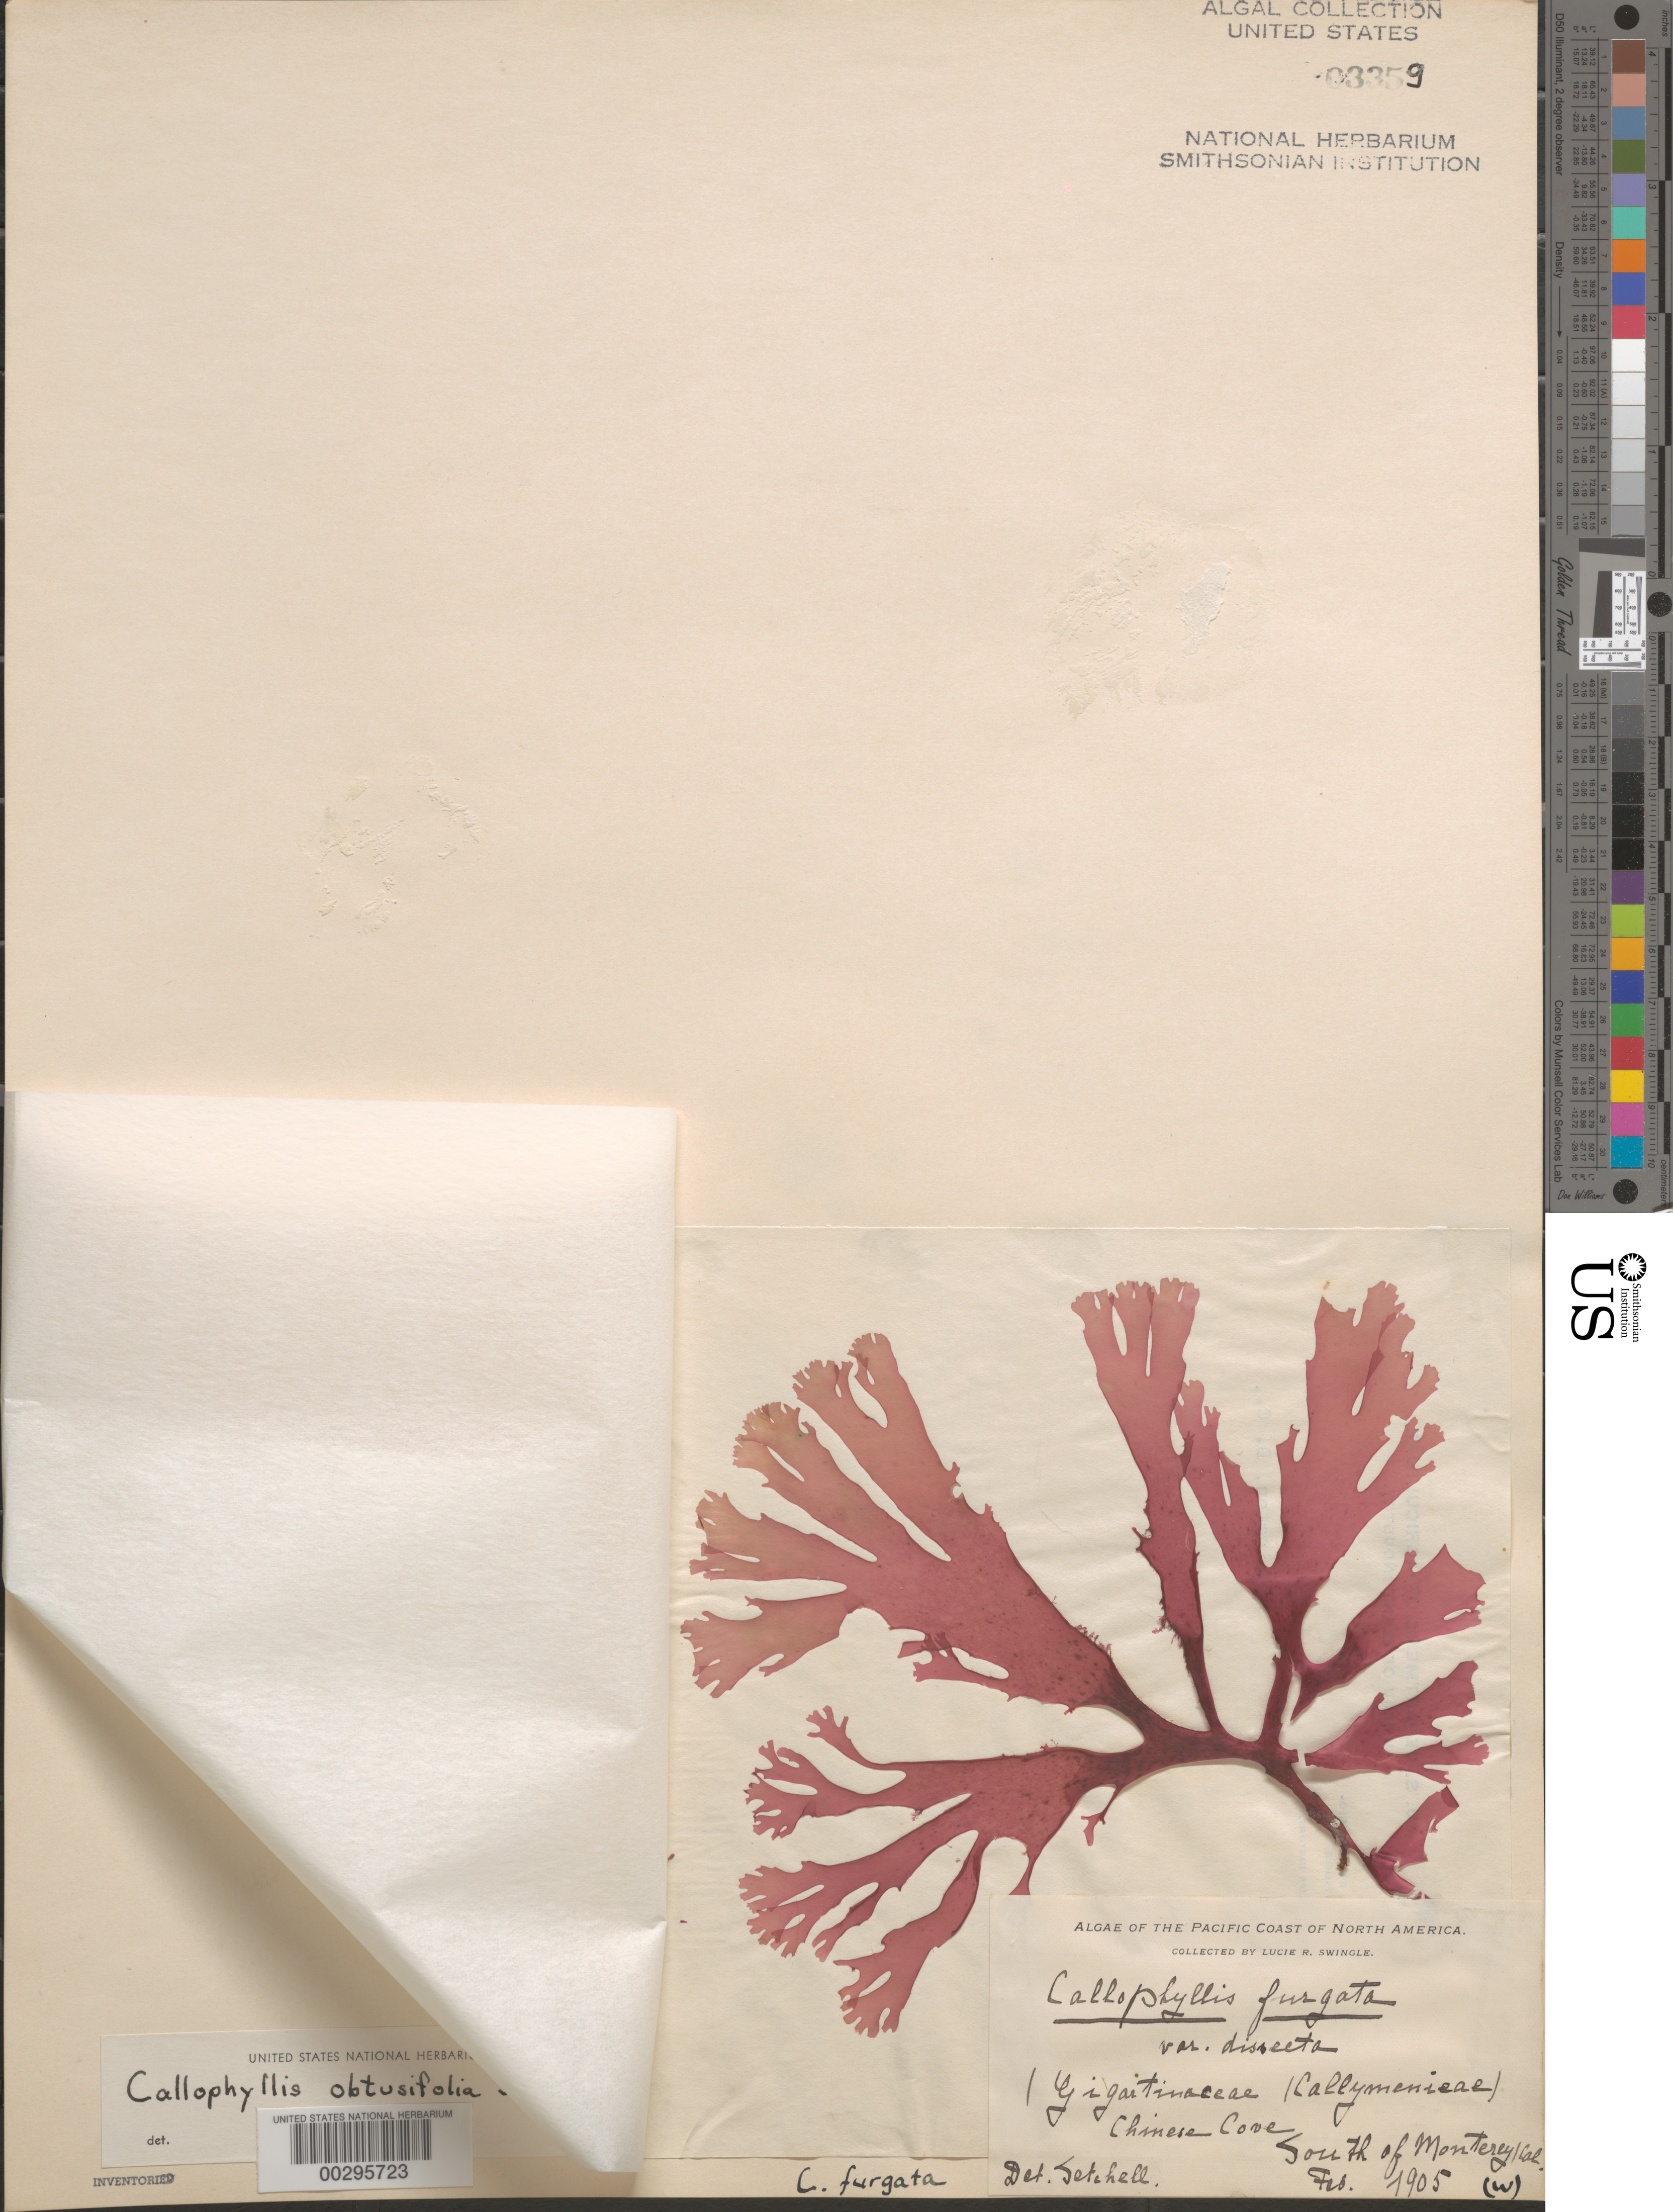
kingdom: Plantae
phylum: Rhodophyta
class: Florideophyceae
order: Gigartinales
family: Kallymeniaceae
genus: Callophyllis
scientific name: Callophyllis obtusifolia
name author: J. Agardh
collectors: L. Swingle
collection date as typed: Feb 1905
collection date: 1905-02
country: United States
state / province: California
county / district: Monterey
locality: Chinese Cove, south of Monterey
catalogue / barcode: US 3359